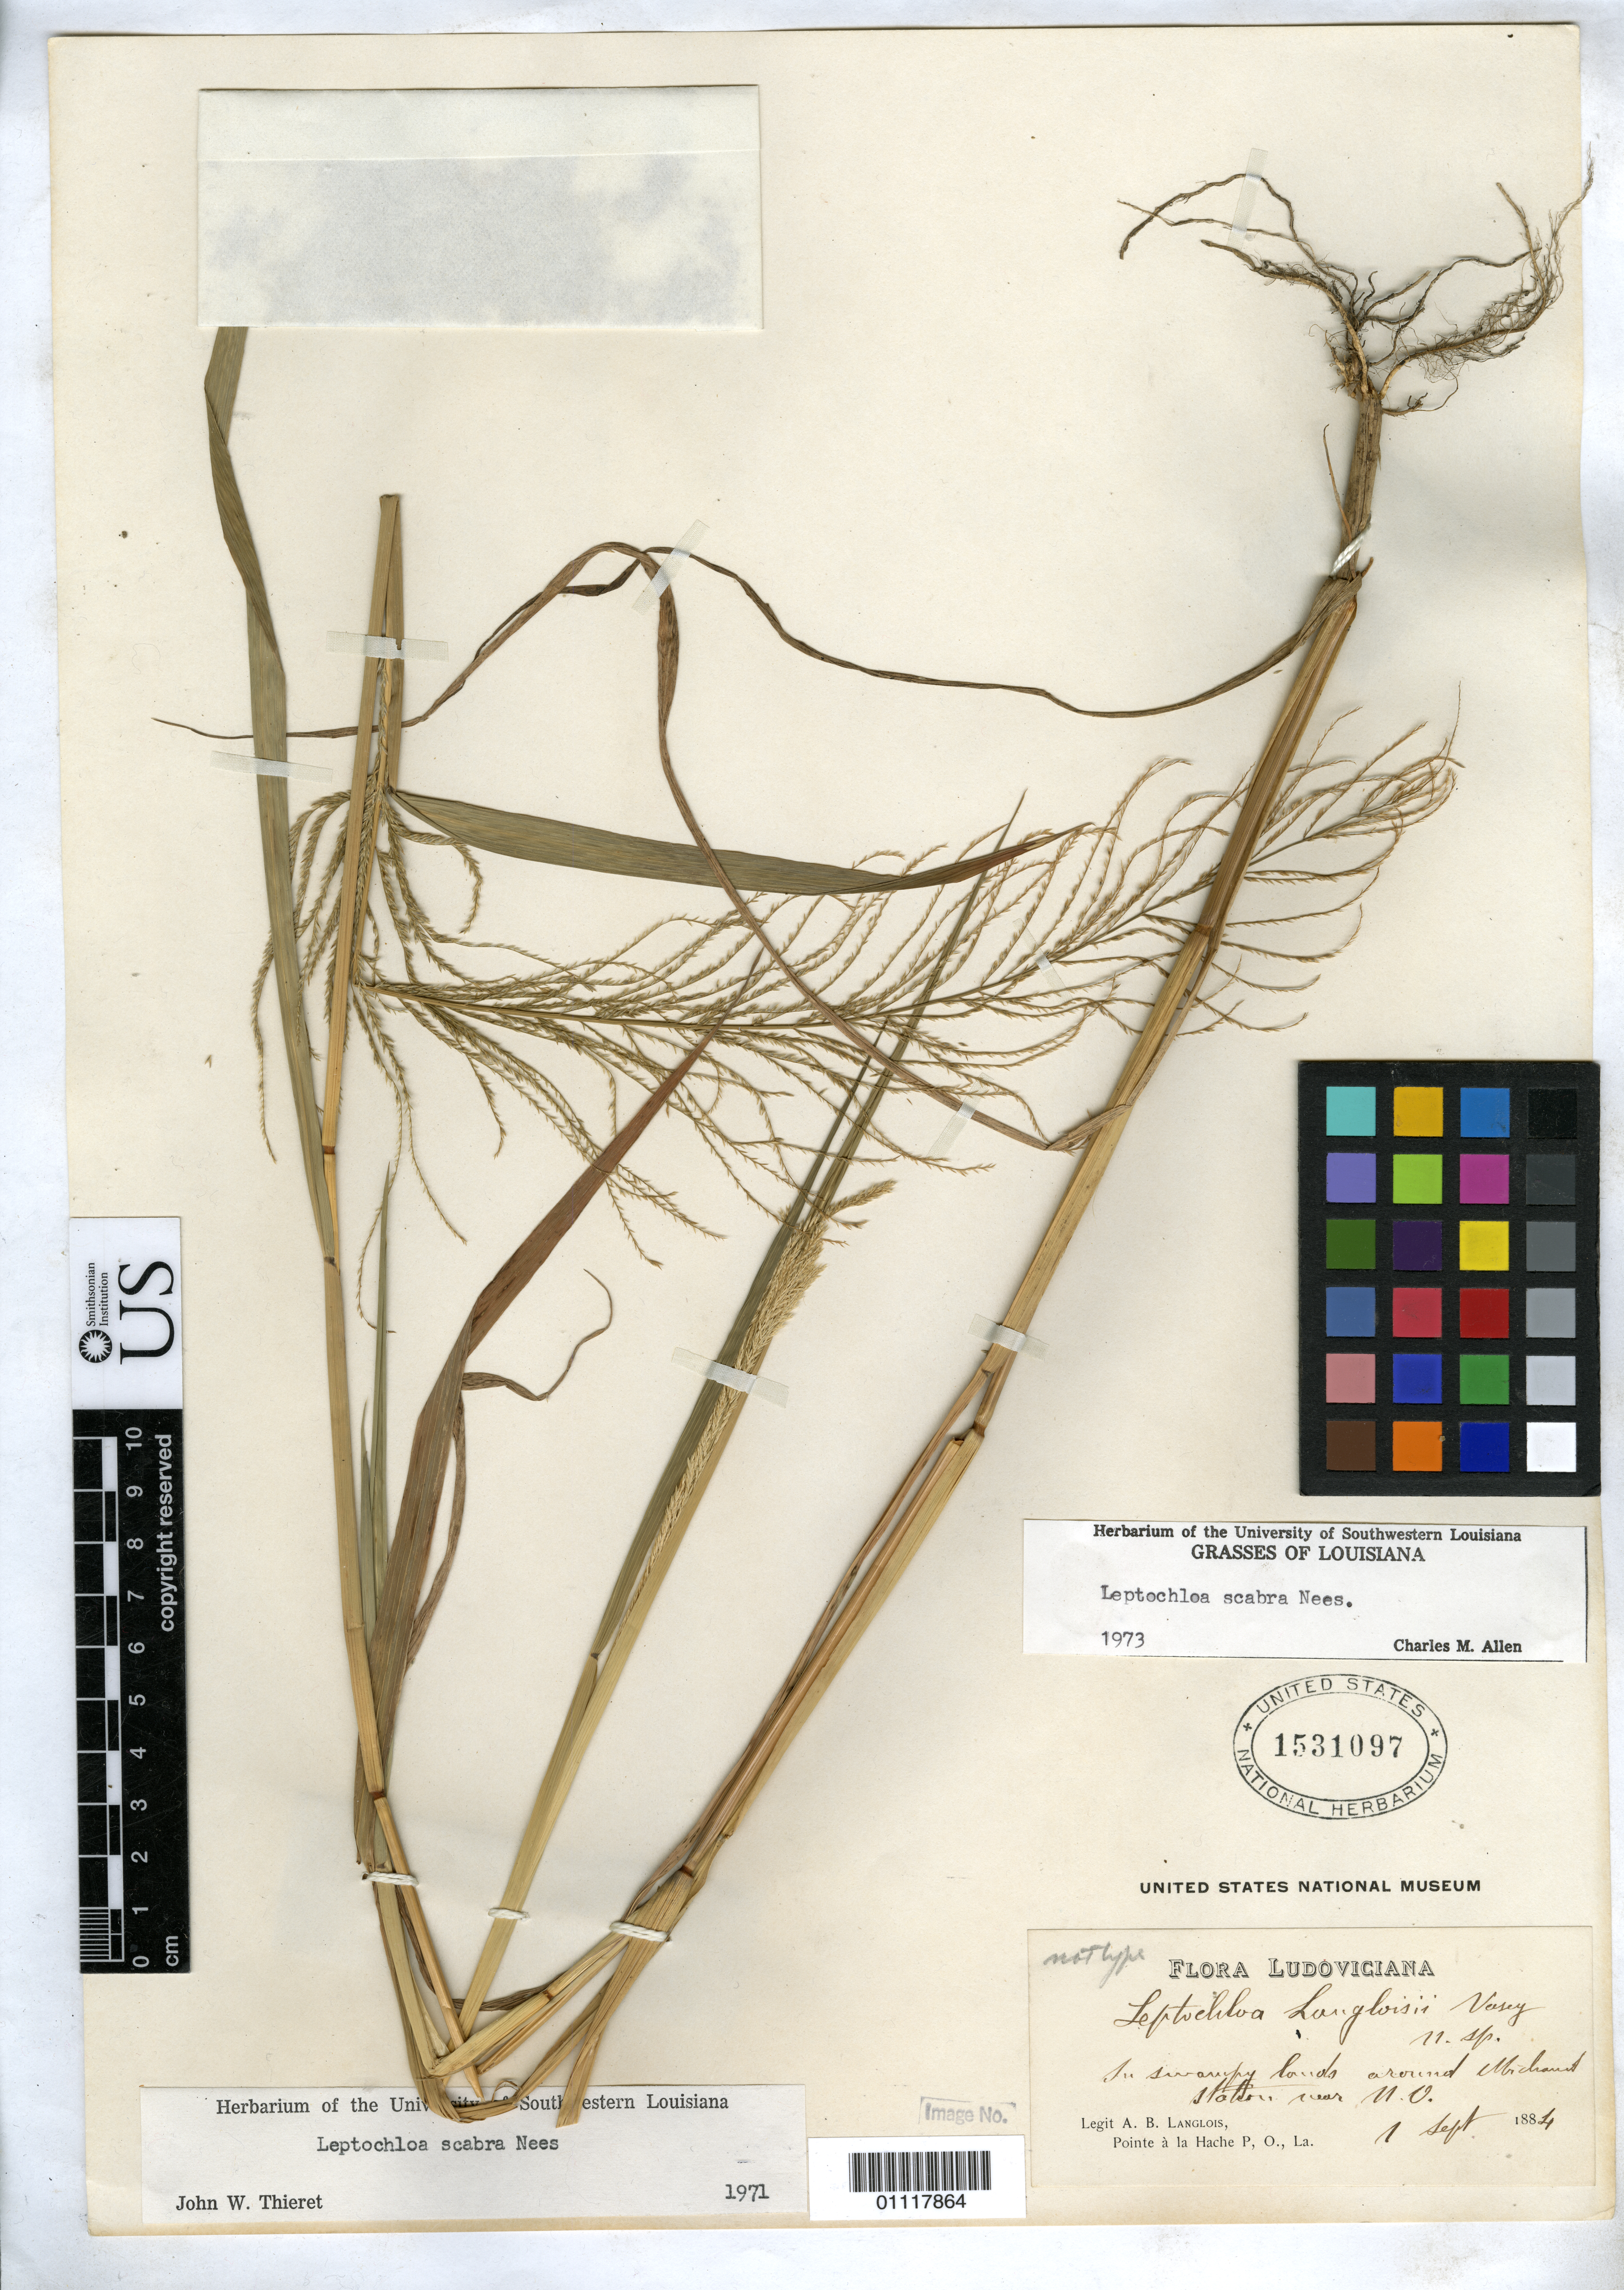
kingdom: Plantae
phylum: Tracheophyta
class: Liliopsida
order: Poales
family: Poaceae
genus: Leptochloa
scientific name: Leptochloa langloisii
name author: Vasey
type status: Possible Type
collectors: A. Langlois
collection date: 1884-09-01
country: United States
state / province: Louisiana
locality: In swampy lands around Michaunt Station near N. O.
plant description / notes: Probably original material and possibly a (syn)type; another US sheet (USNH 78811) with collection date 1883 is recorded as holotype but protologue does not specify collection date.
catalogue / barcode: US 1531097